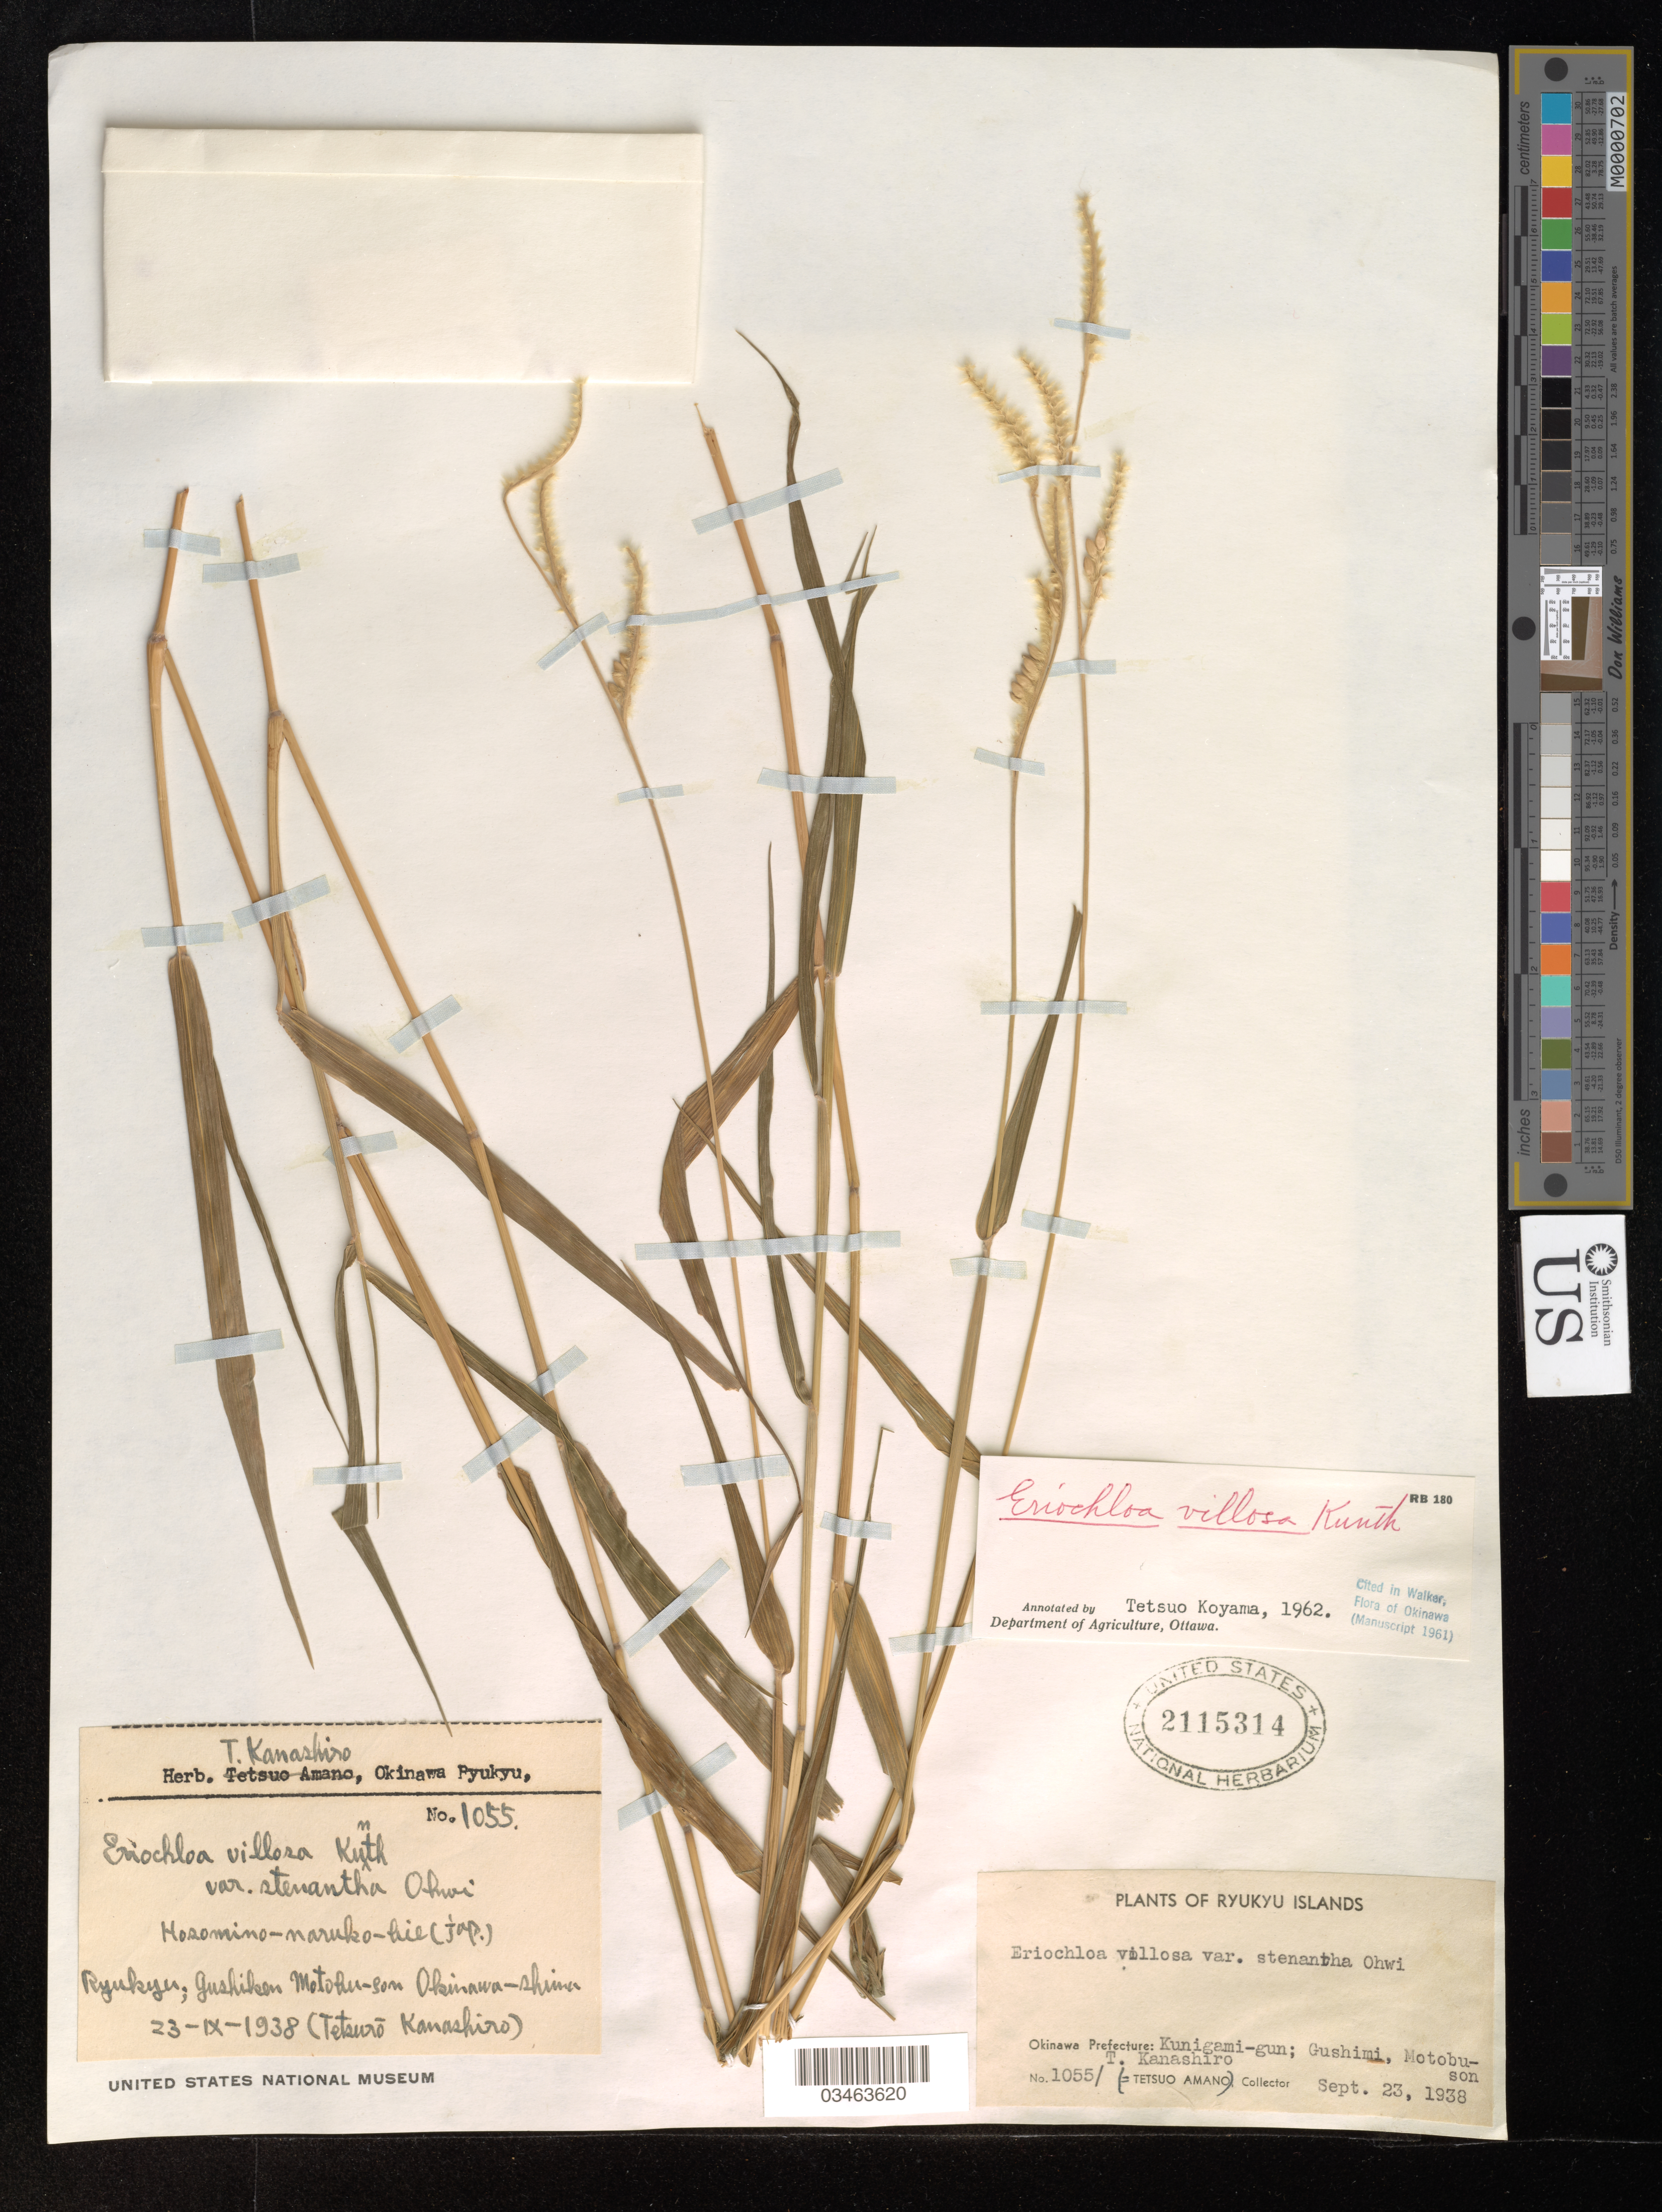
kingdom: Plantae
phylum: Tracheophyta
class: Liliopsida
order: Poales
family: Poaceae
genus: Eriochloa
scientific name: Eriochloa villosa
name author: (Thunb.) Kunth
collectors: T. Kanashiro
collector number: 1055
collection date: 1938-09-23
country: Japan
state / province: Okinawa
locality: Ryukyu Islands. Kunigama-gun; Gushimi, Motobu-son.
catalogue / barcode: US 2115314